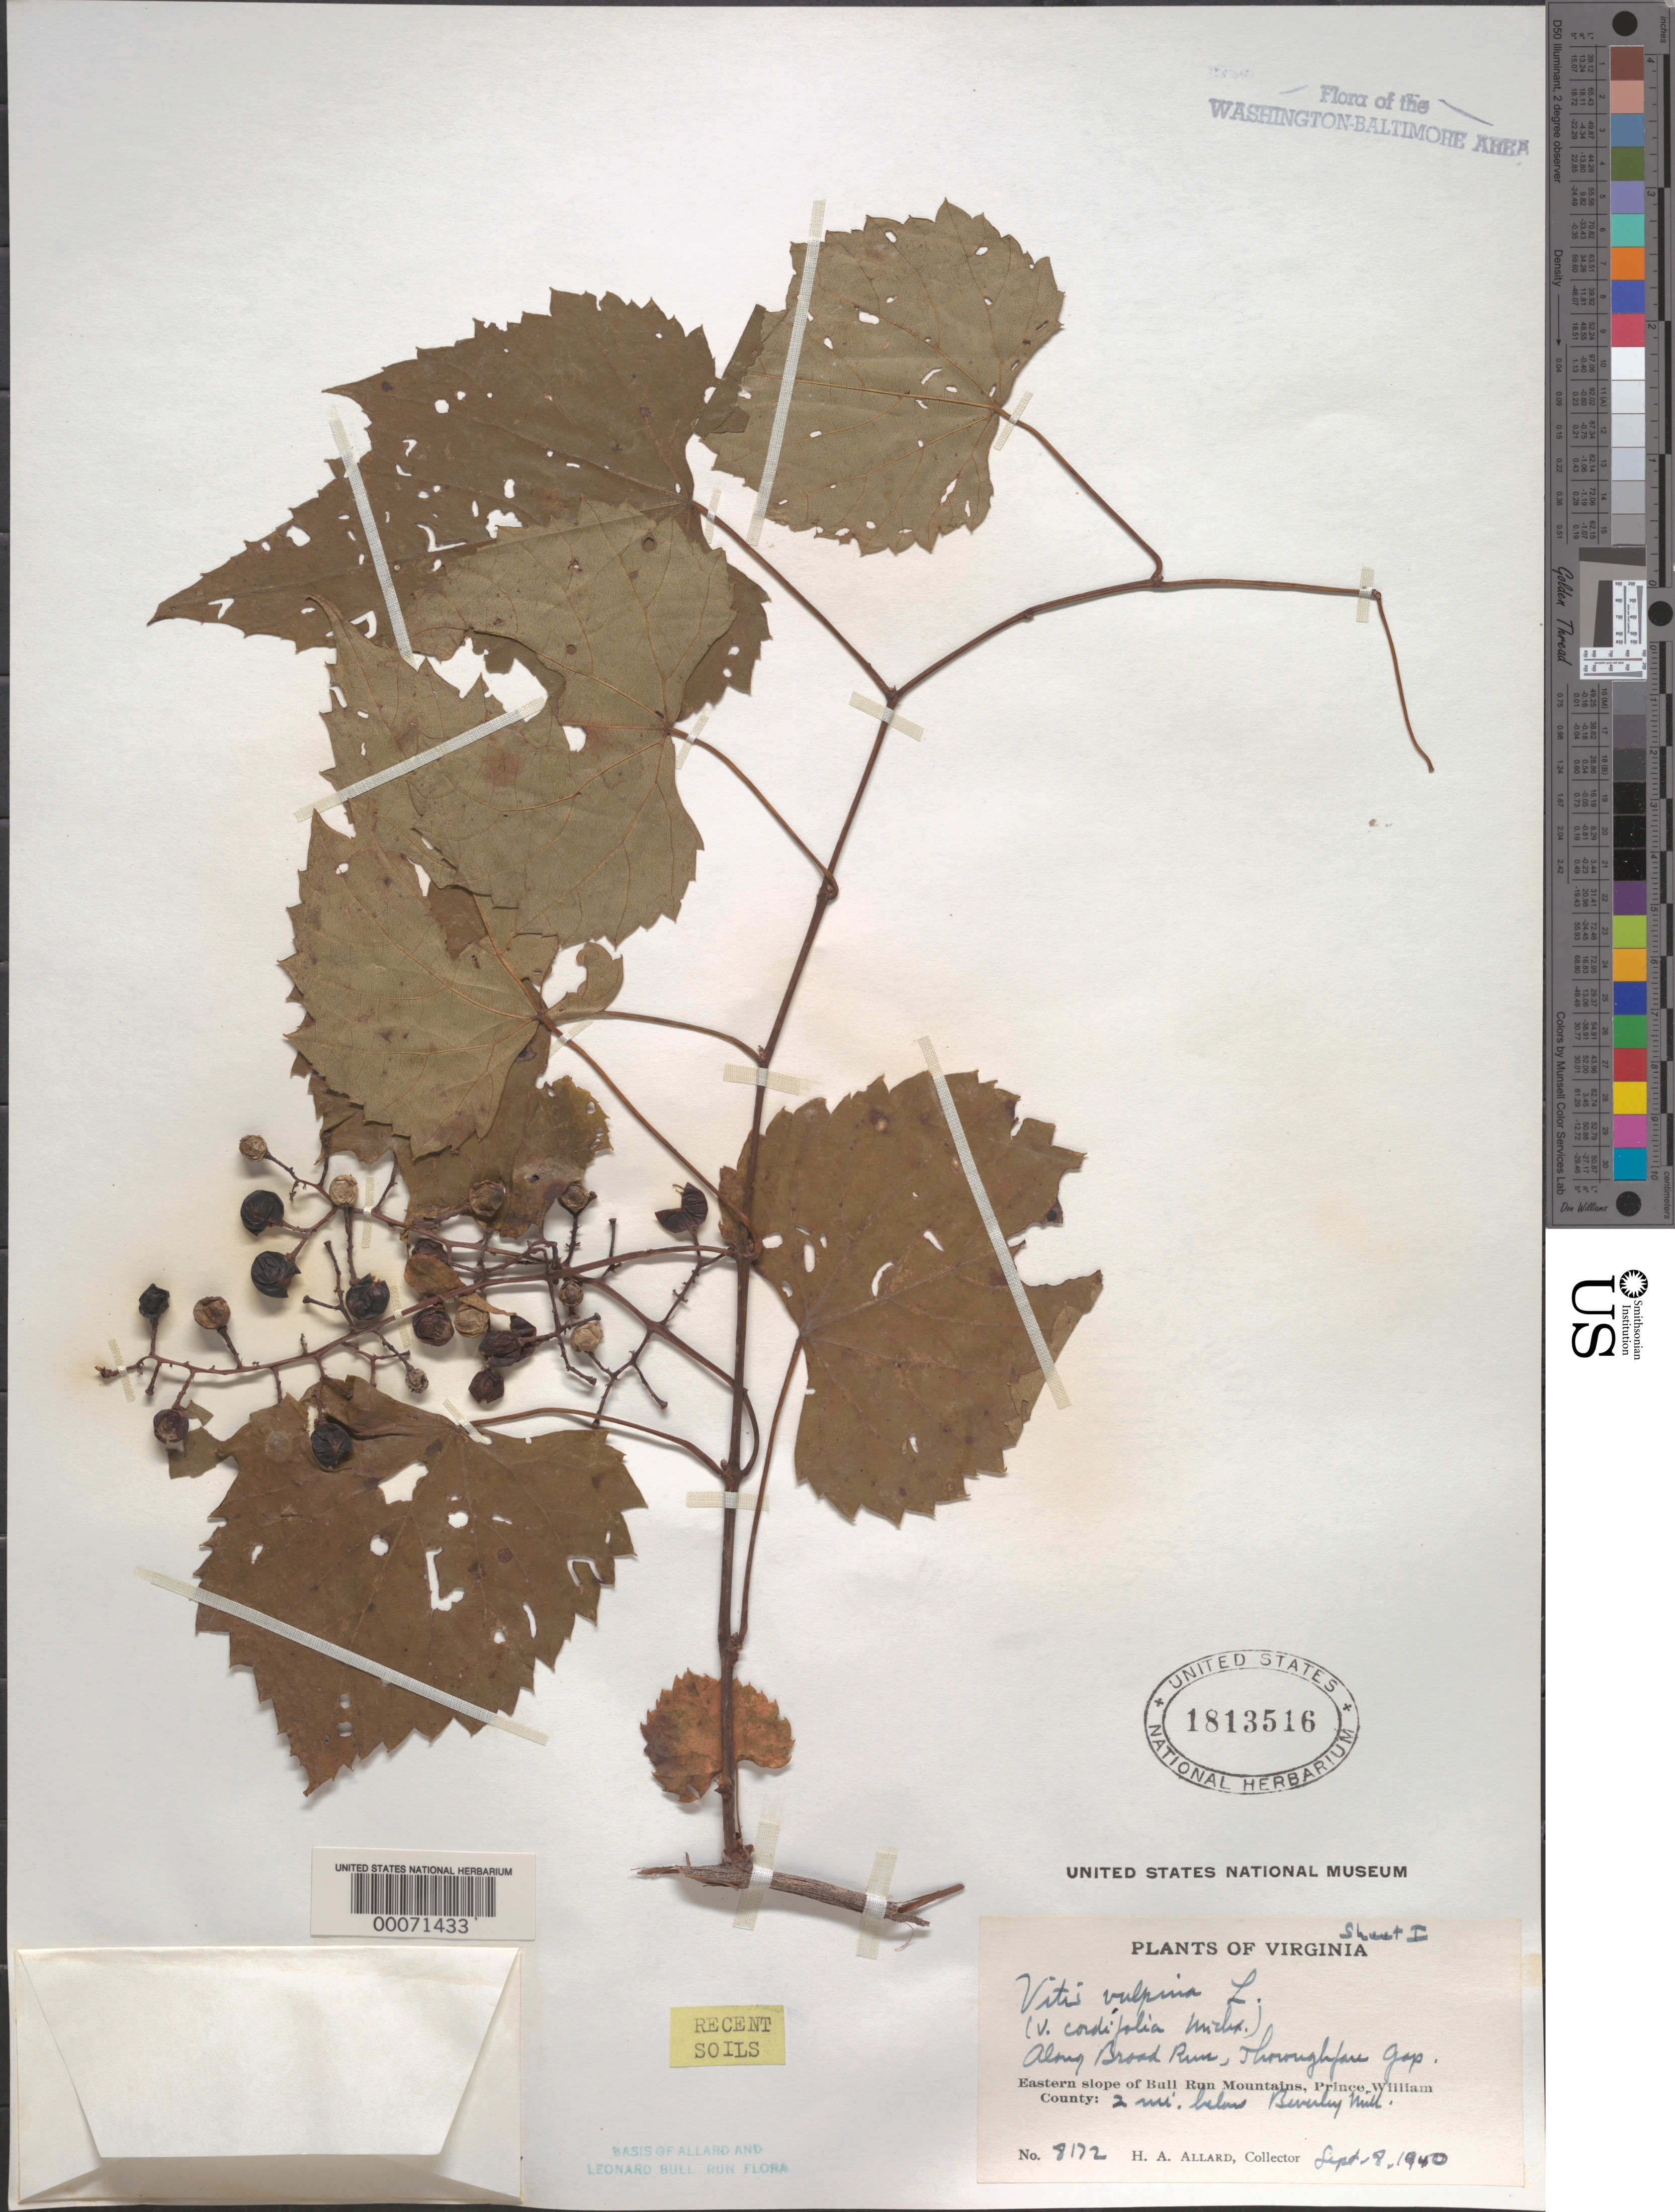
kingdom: Plantae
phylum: Tracheophyta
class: Magnoliopsida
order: Vitales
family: Vitaceae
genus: Vitis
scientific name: Vitis vulpina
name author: L.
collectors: H. A. Allard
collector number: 8172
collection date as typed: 08 Sep 1940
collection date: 1940-09-08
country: United States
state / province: Virginia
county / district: Prince William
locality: Broad Run, below Beverley Mill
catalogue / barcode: US 1813516